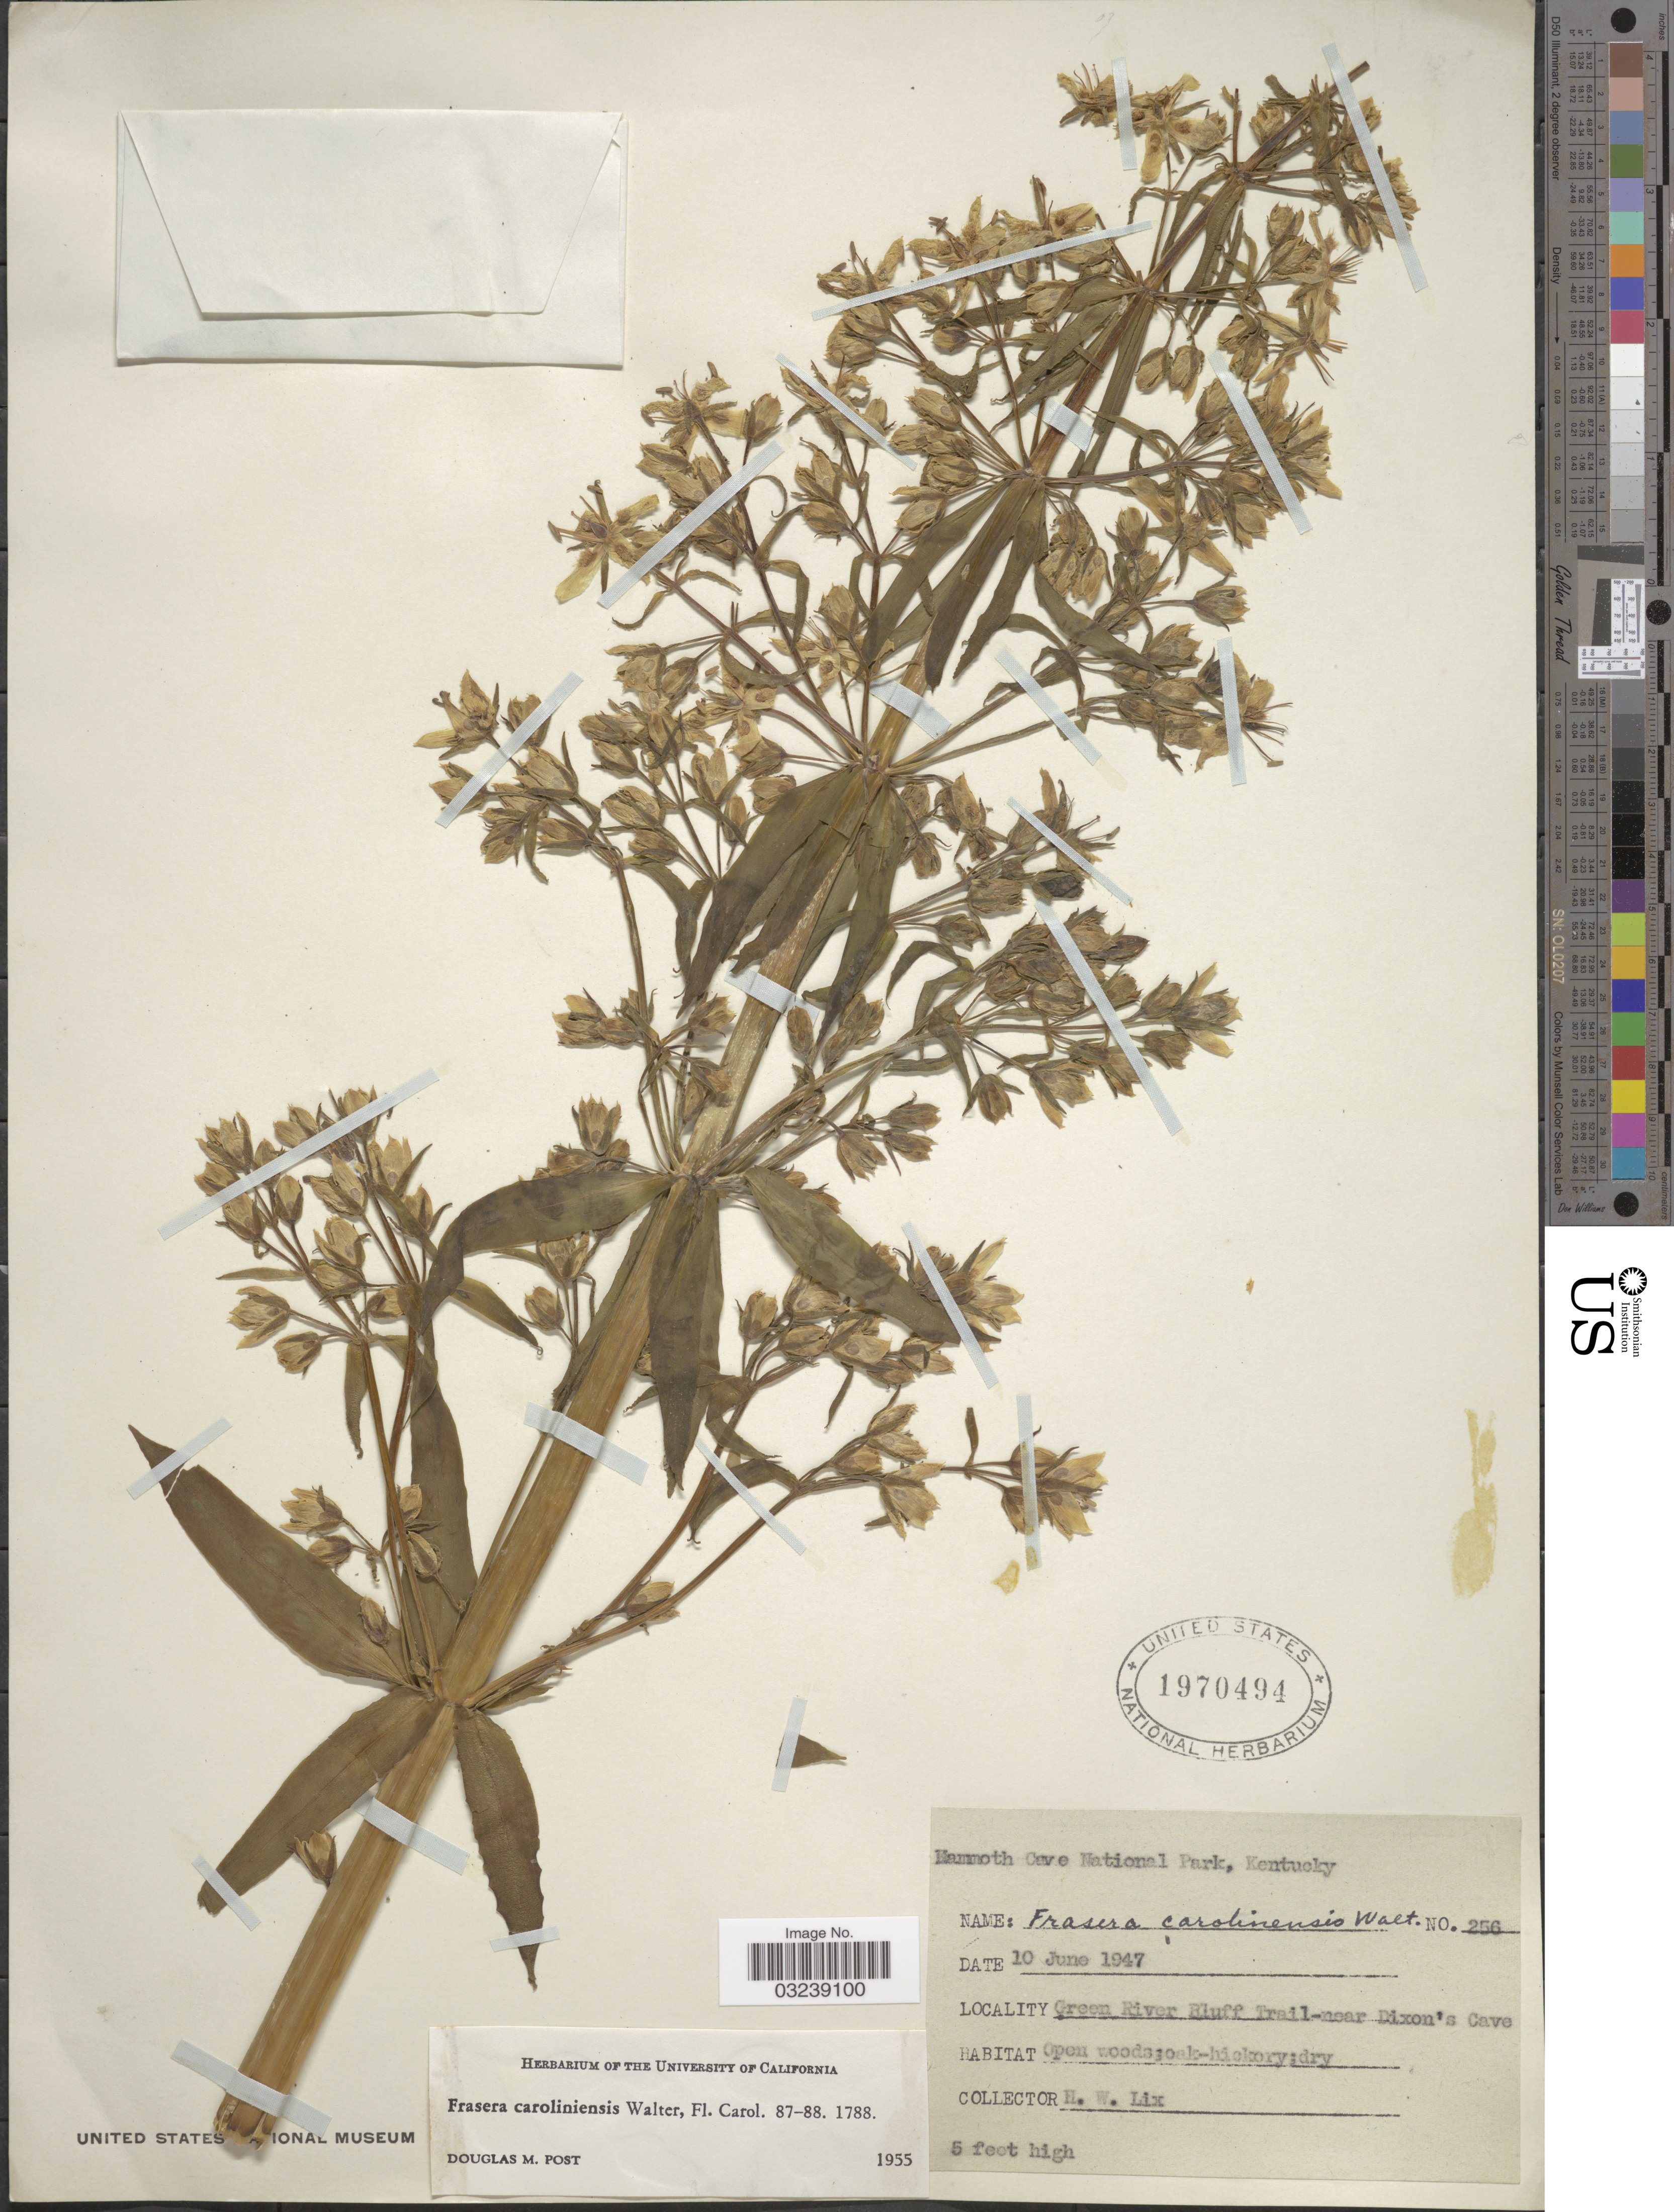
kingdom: Plantae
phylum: Tracheophyta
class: Magnoliopsida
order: Gentianales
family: Gentianaceae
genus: Frasera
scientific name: Frasera caroliniensis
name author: Walter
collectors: H. W. Lix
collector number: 256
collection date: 1947-06-10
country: United States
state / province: Kentucky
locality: Mammoth Cave National Park. Green River Bluff Trail-near Dixon's Cave.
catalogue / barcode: US 1970494